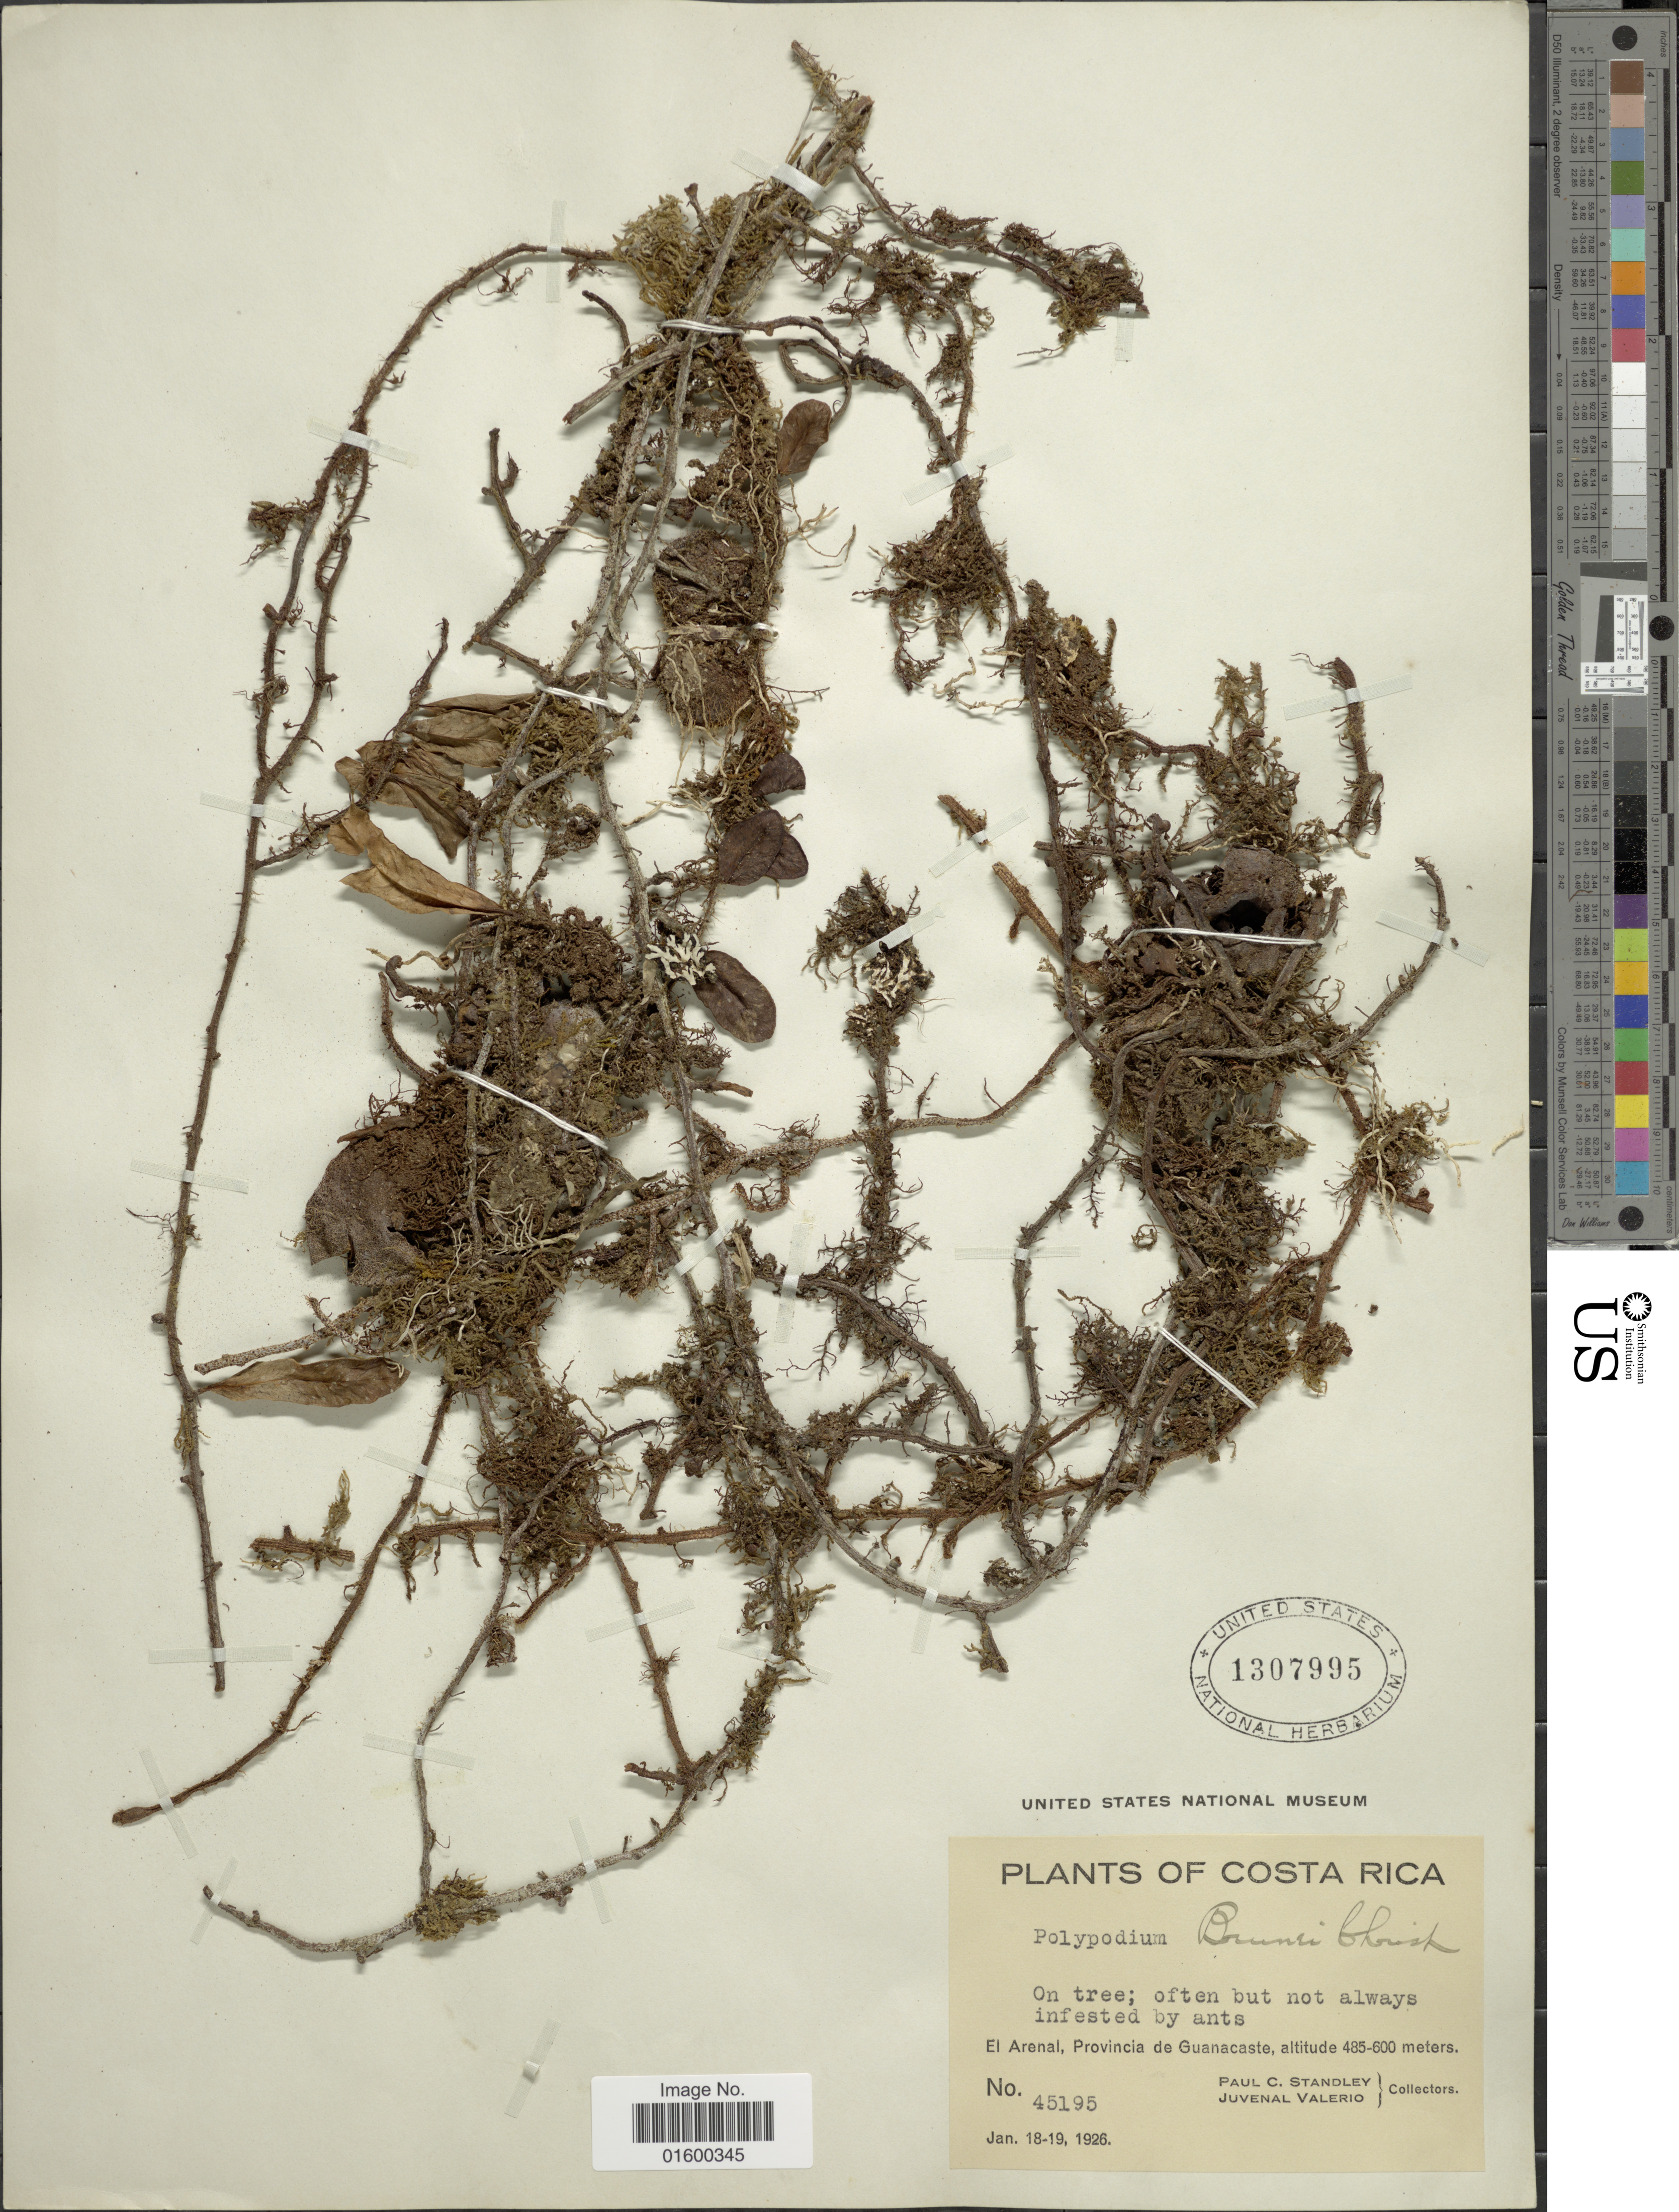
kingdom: Plantae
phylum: Tracheophyta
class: Polypodiopsida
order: Polypodiales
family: Polypodiaceae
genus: Microgramma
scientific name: Microgramma brunei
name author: (Wercklé ex Christ) Lellinger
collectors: P. C. Standley & J. Valerio R.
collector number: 45195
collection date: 1926-01-18/1926-01-19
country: Costa Rica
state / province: Guanacaste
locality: El Arenal, Provincia de Guanacaste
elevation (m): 485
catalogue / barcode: US 1307995